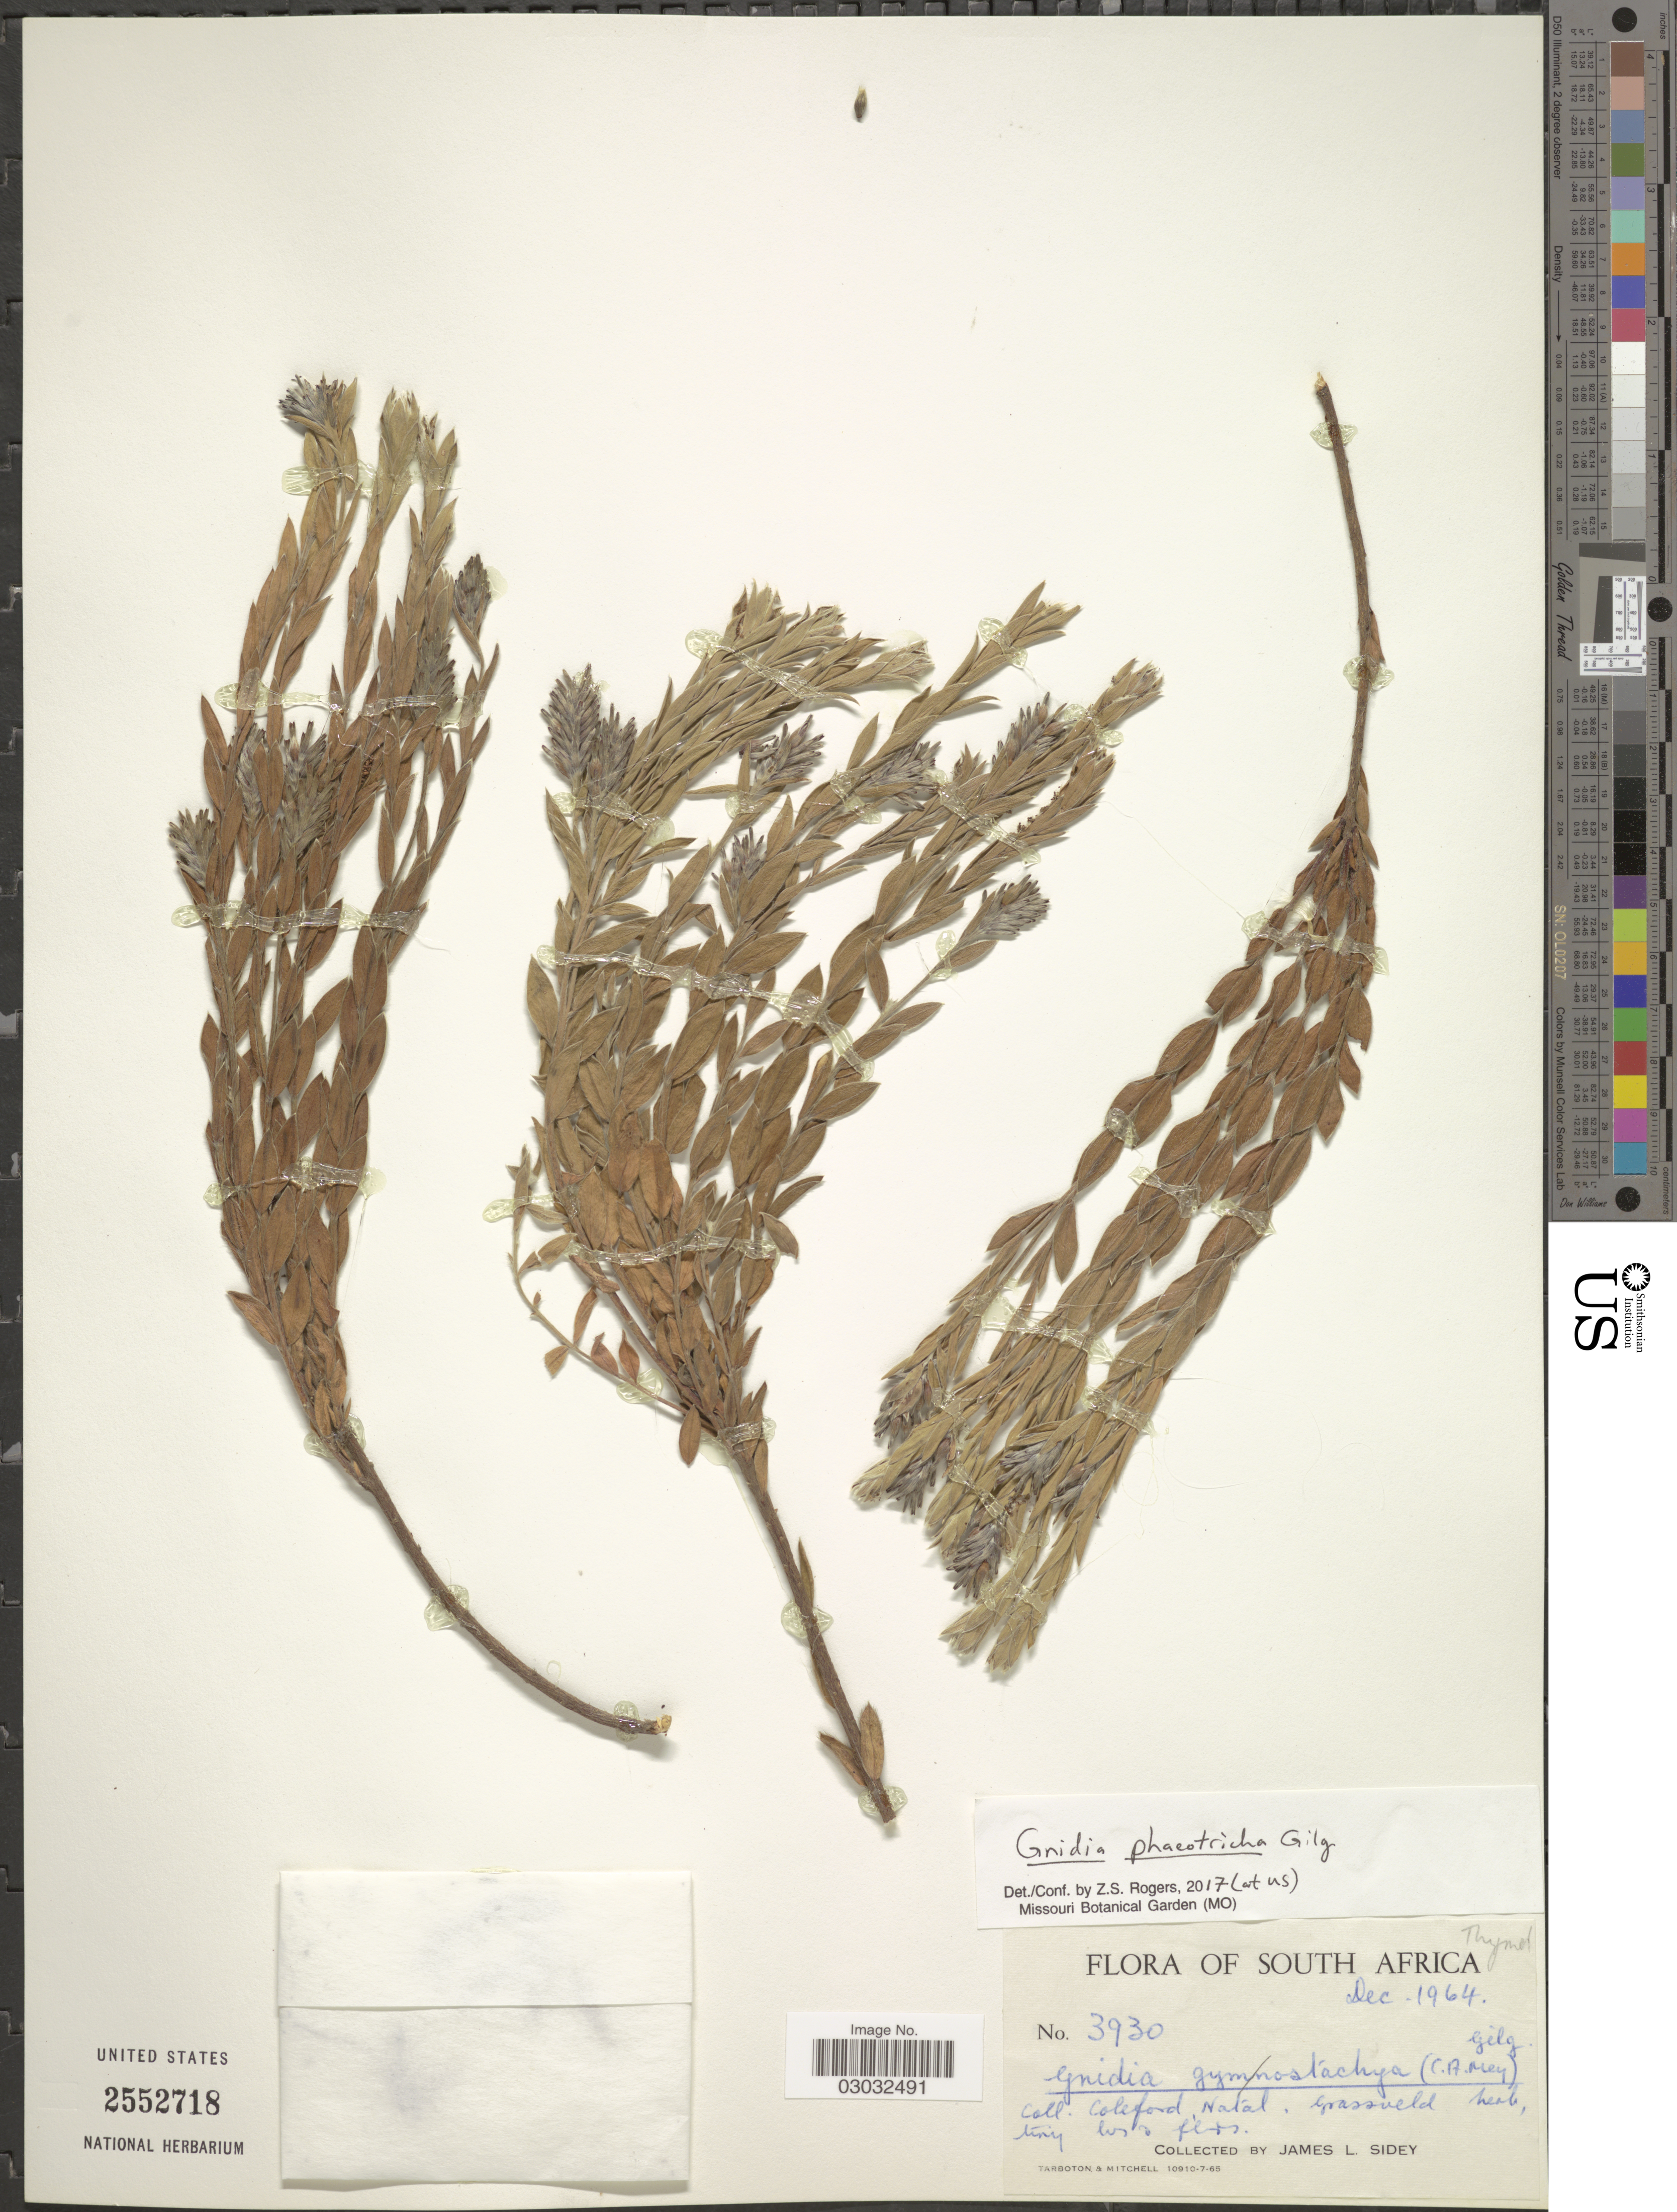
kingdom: Plantae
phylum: Tracheophyta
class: Magnoliopsida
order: Malvales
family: Thymelaeaceae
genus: Gnidia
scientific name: Gnidia phaeotricha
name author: Gilg in Kuntze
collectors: J. L. Sidey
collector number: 3930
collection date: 1964-12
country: South Africa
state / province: KwaZulu-Natal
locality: Coleford, Natal.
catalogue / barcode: US 2552718